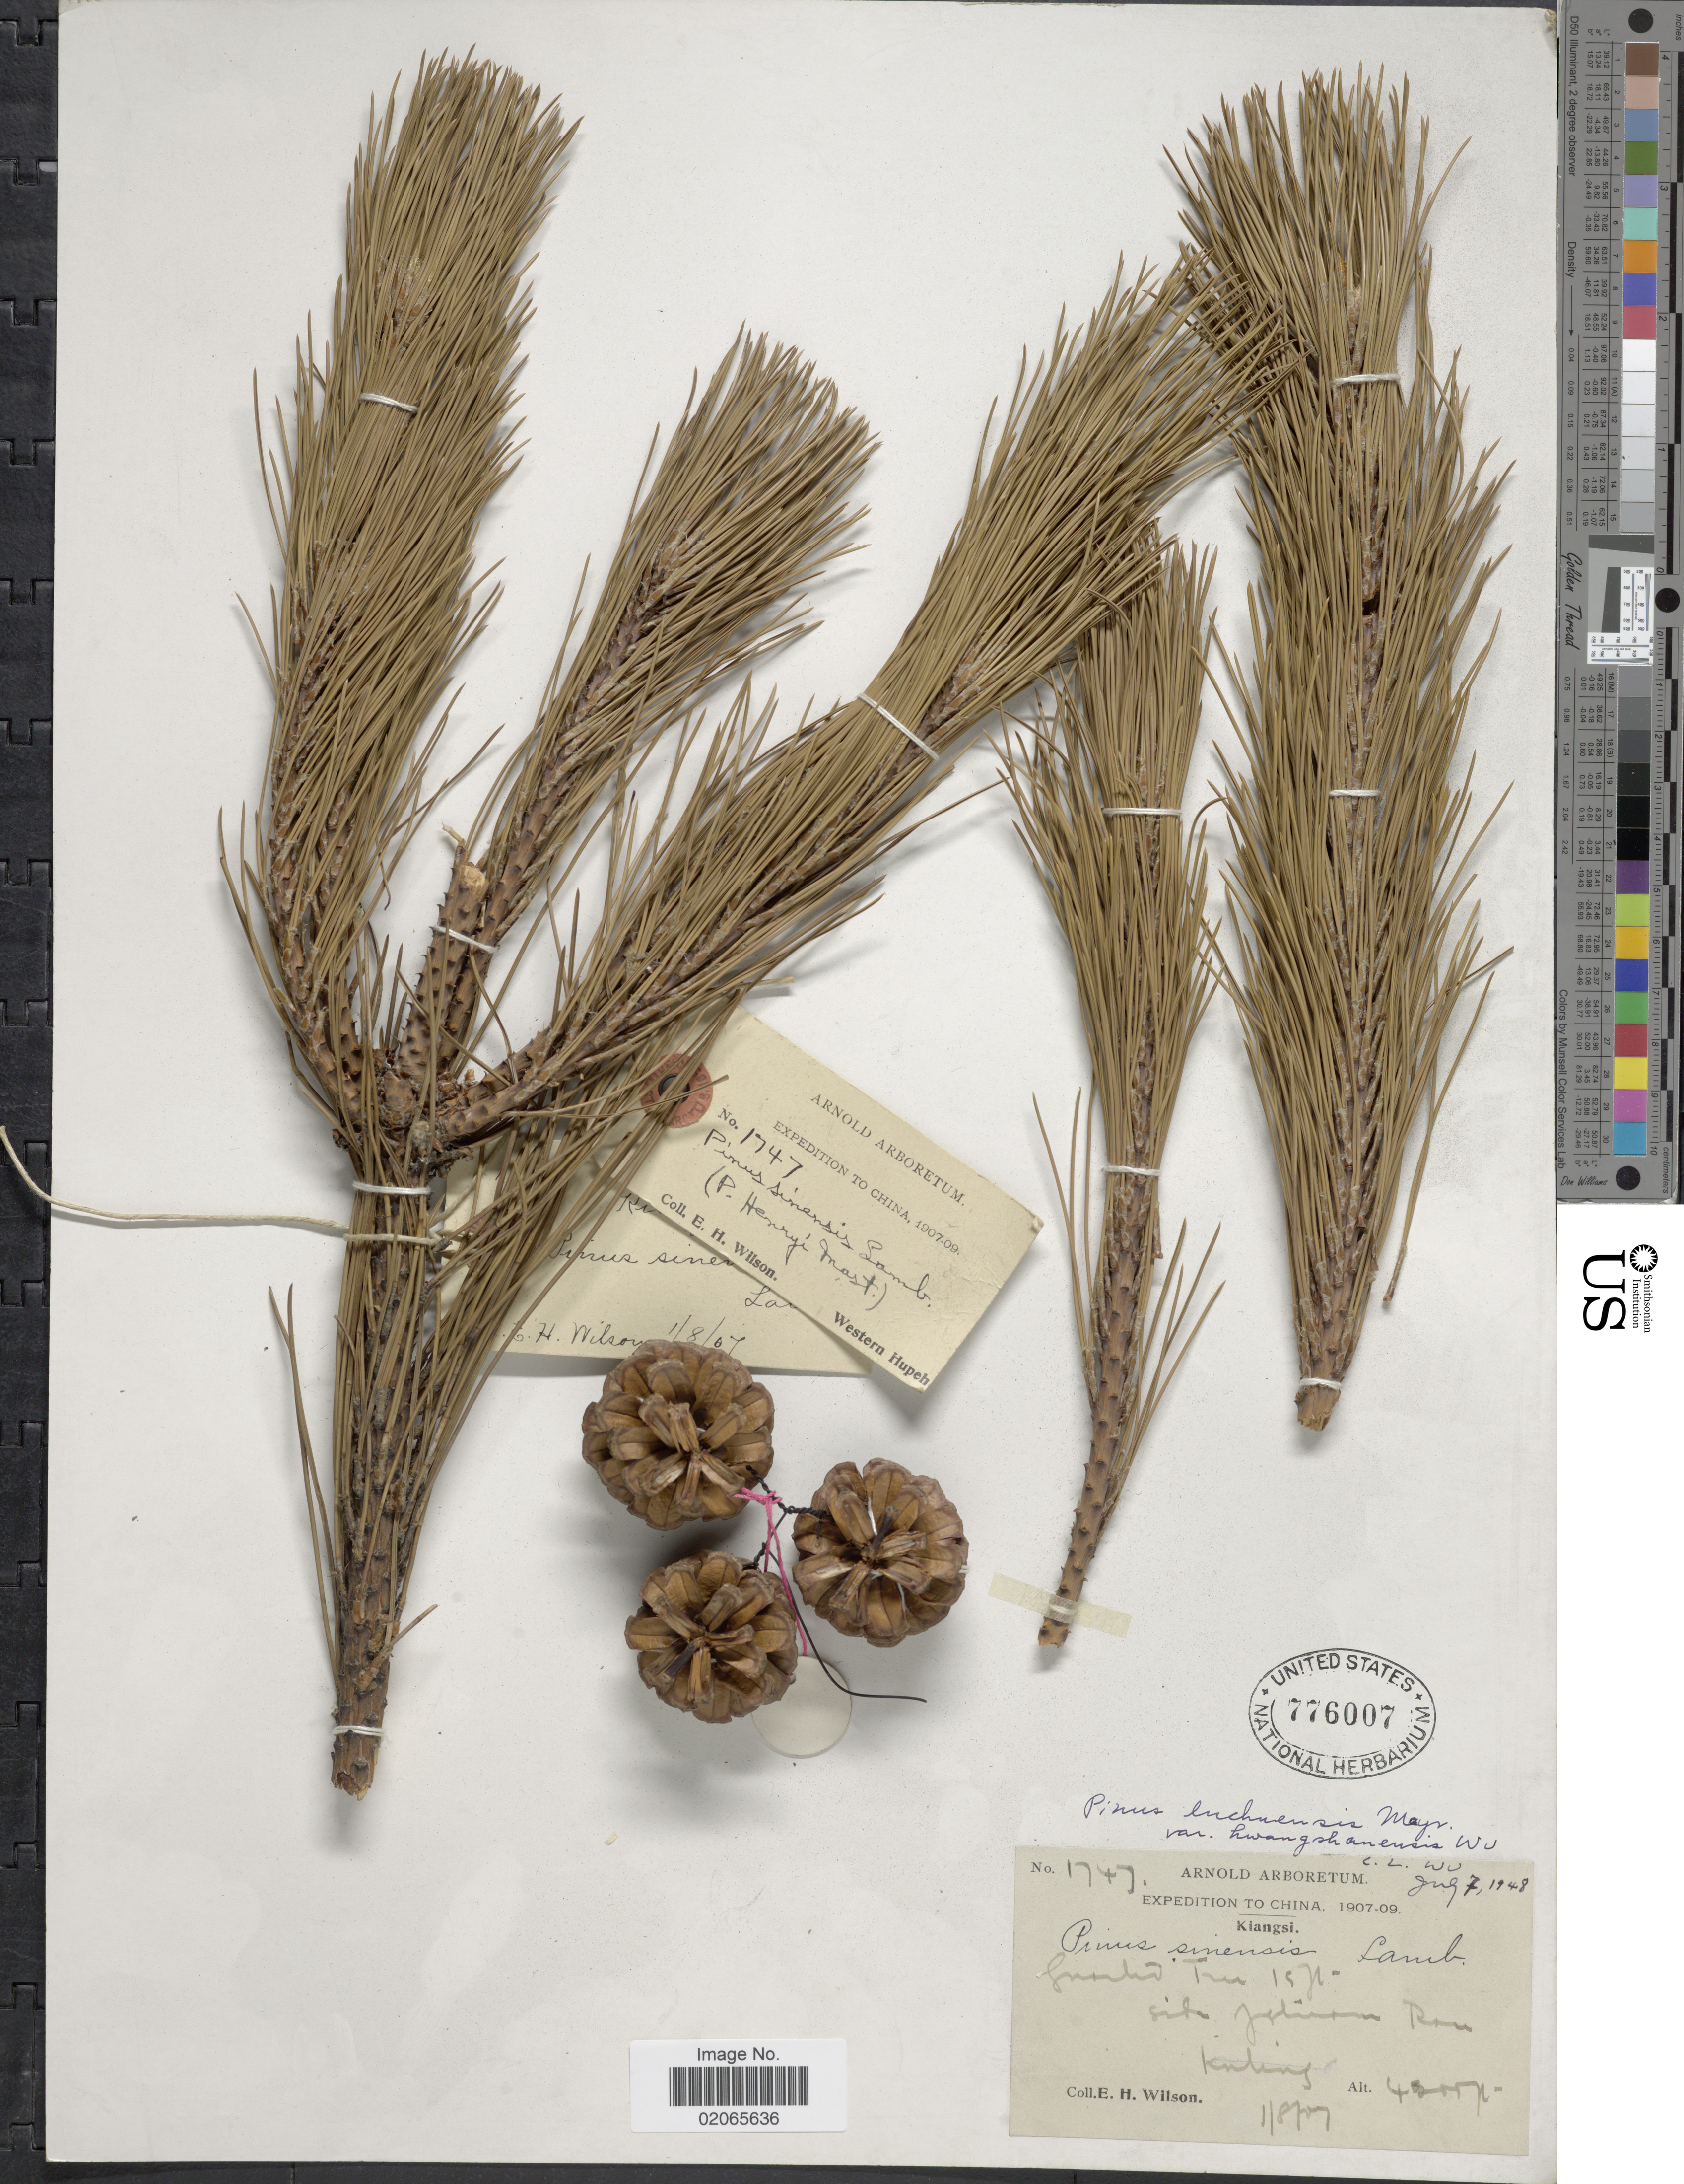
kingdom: Plantae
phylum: Tracheophyta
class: Pinopsida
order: Pinales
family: Pinaceae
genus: Pinus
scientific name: Pinus luchuensis var. hwangshanensis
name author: (K.C. Hsia) C.L. Wu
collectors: E. Wilson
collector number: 1747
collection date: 1907-08-01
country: China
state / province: Jiangxi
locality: Western Hupeh, Kenting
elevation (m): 1280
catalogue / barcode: US 776007